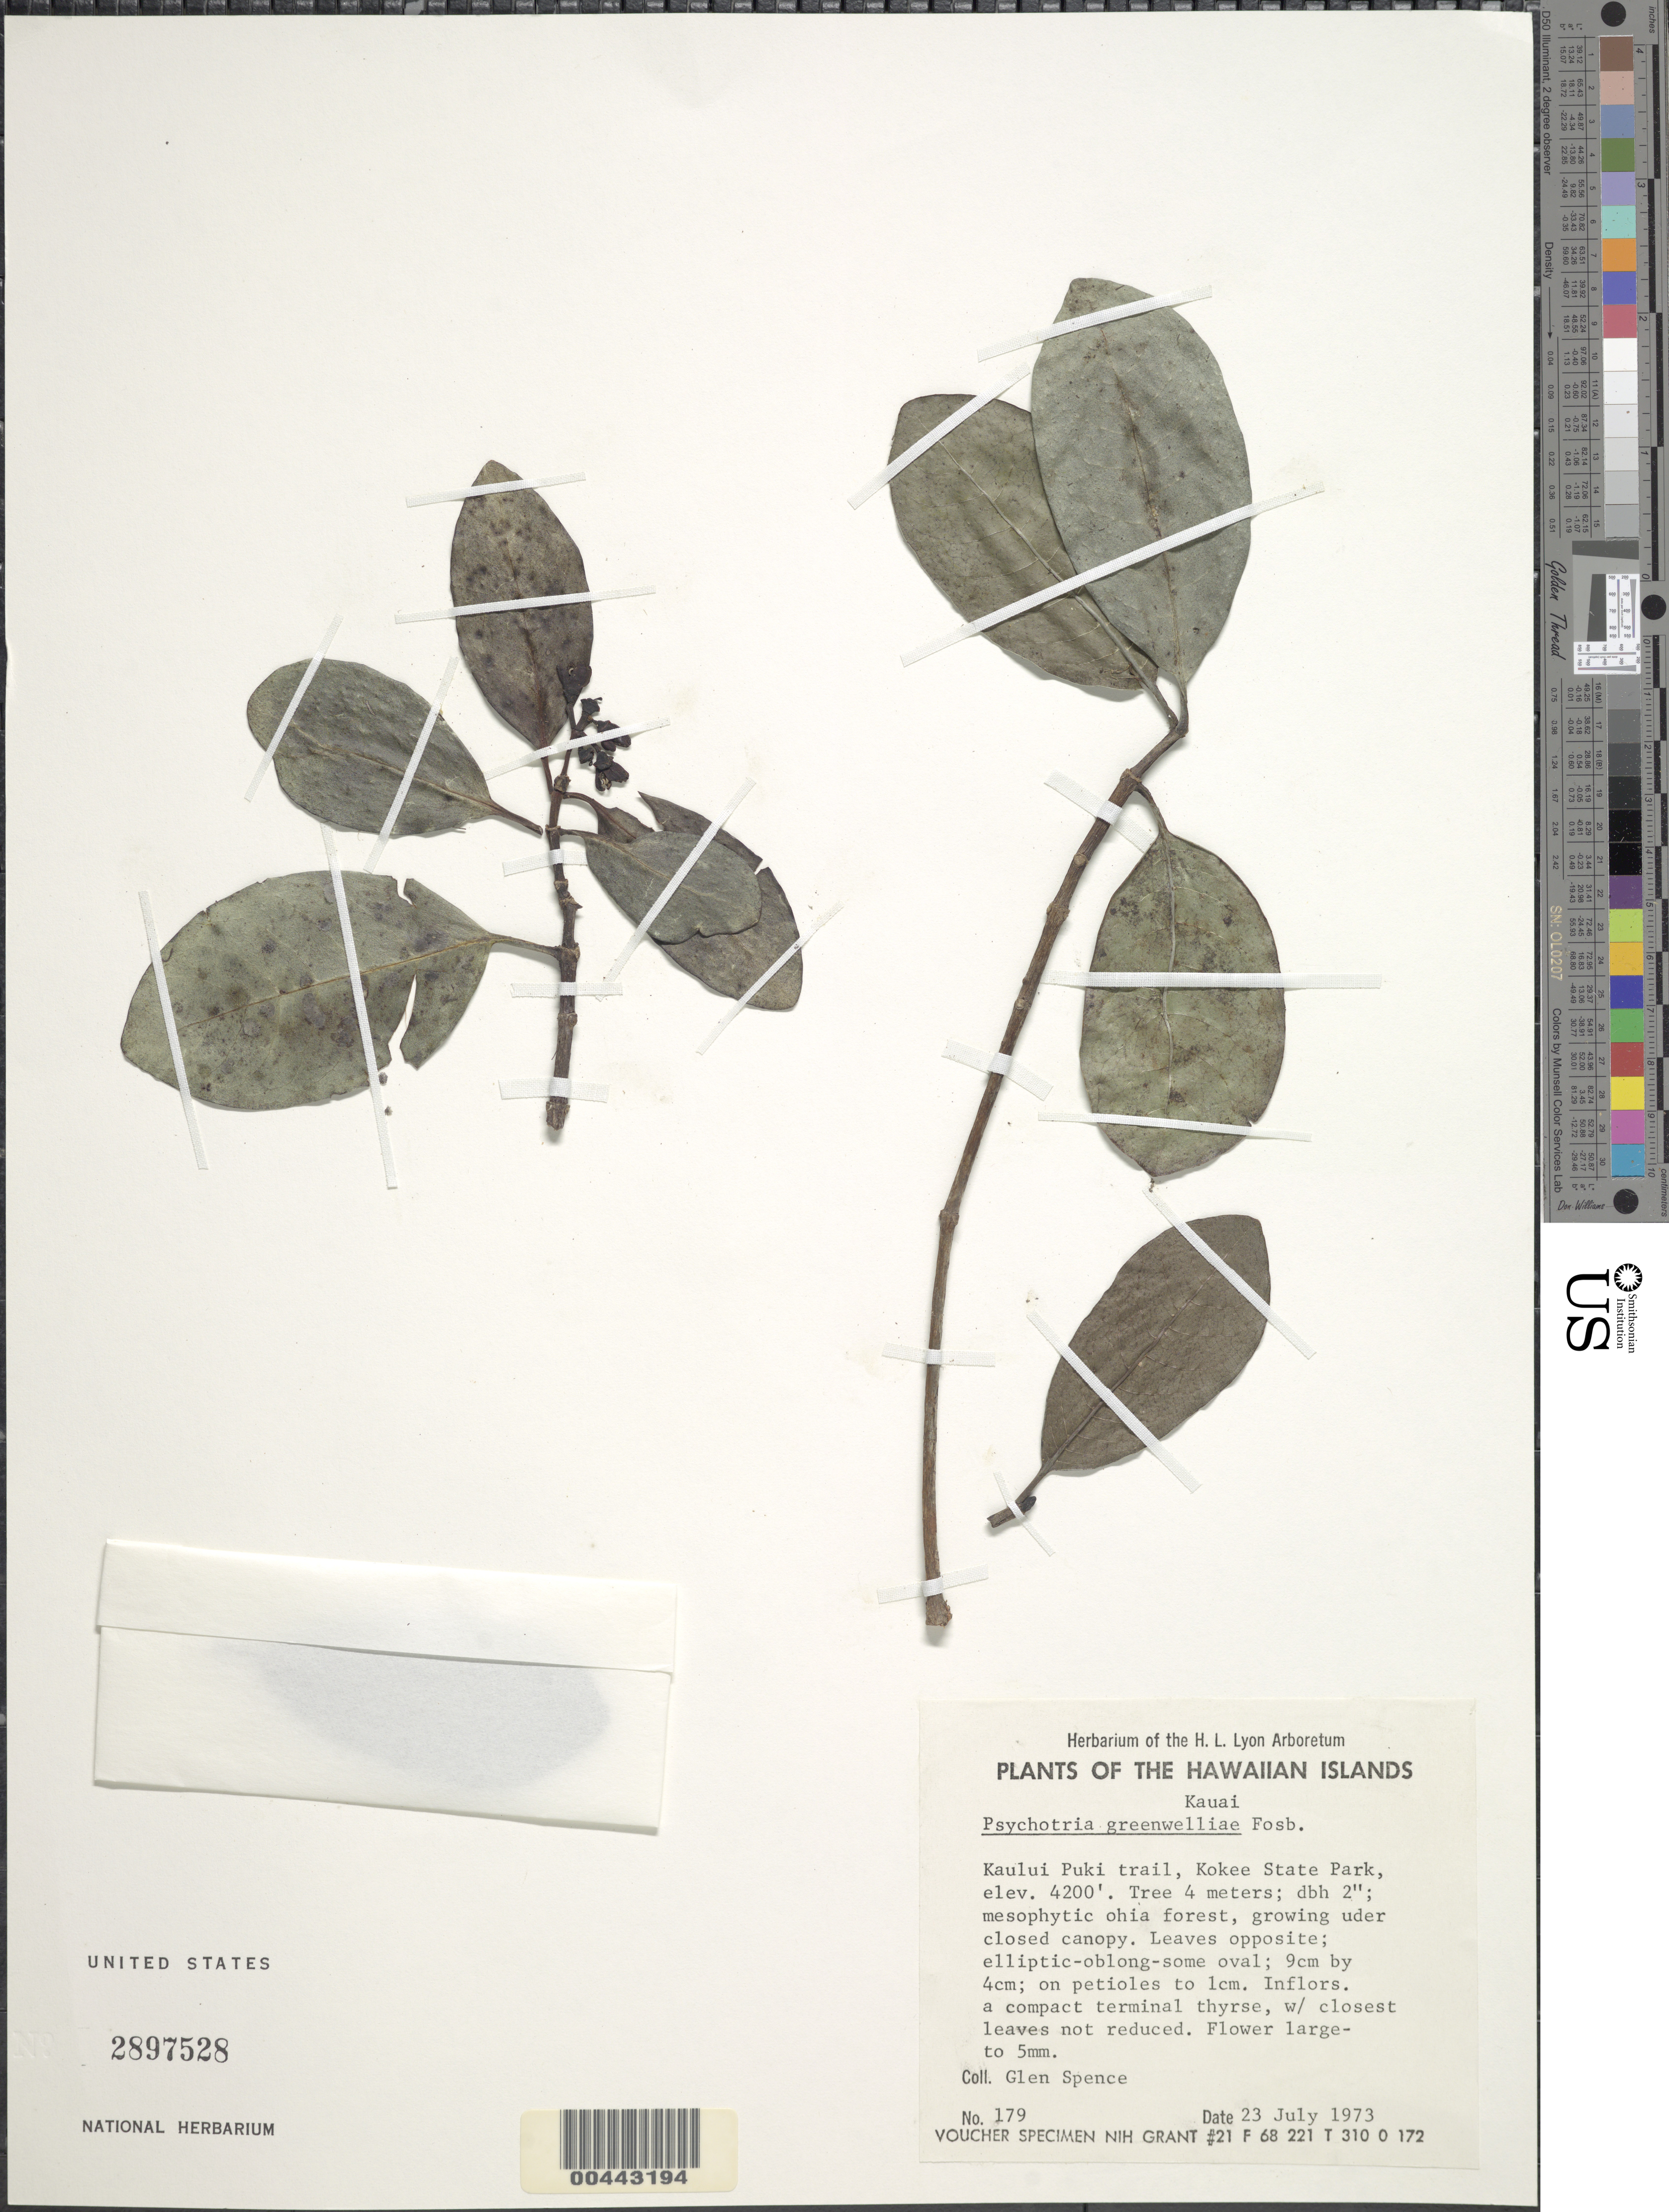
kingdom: Plantae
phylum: Tracheophyta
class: Magnoliopsida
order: Gentianales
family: Rubiaceae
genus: Psychotria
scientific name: Psychotria greenwelliae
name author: Fosberg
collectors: G. Spence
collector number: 179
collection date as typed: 23 Jul 1973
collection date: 1973-07-23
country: United States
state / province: Hawaii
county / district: Kauai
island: Kaua'i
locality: Kaului Puki trail, Kokee State Park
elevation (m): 1280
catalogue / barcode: US 2897528